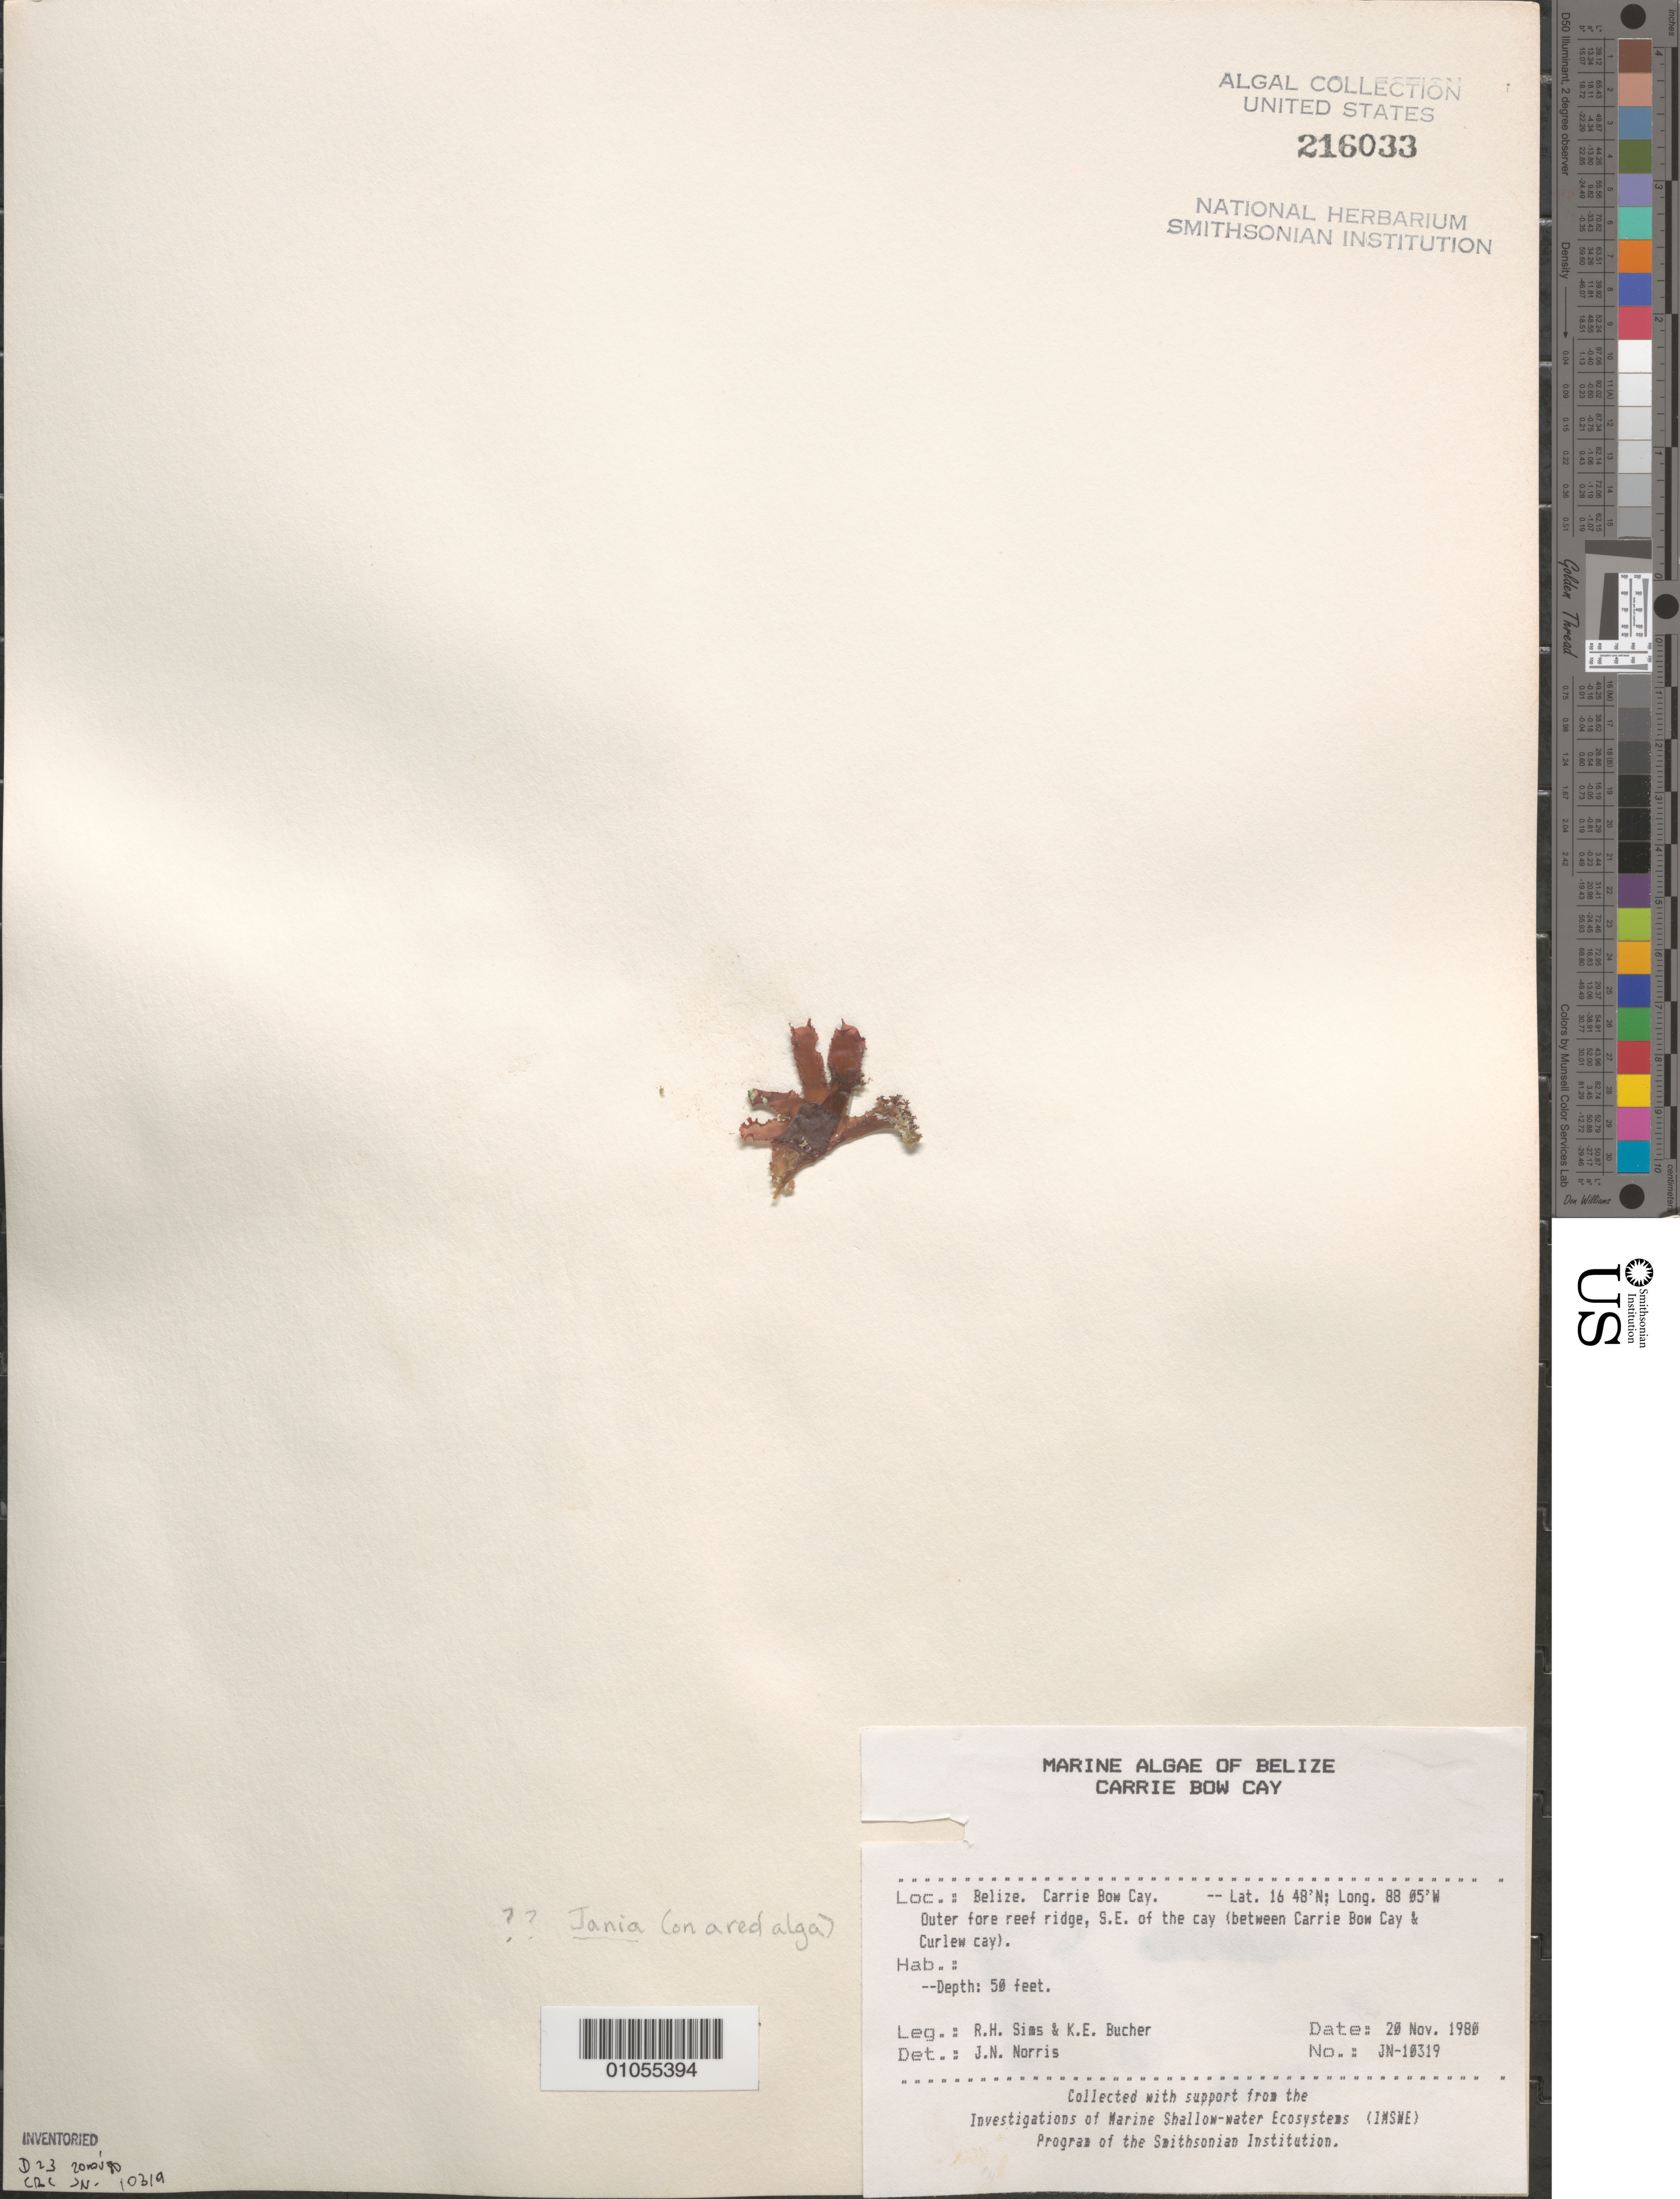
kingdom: Plantae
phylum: Rhodophyta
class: Florideophyceae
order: Corallinales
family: Corallinaceae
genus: Jania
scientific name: Jania sp.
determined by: Norris, James N.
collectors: R. H. Sims & K. E. Bucher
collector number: JN-10319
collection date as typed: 20 Nov 1980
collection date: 1980-11-20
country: Belize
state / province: Stann Creek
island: Carrie Bow Cay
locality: Outer fore reef ridge, southeast of Carrie Bow Cay between the cay and Curlew Cay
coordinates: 16 48'N, 88 05'W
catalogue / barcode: US 216033